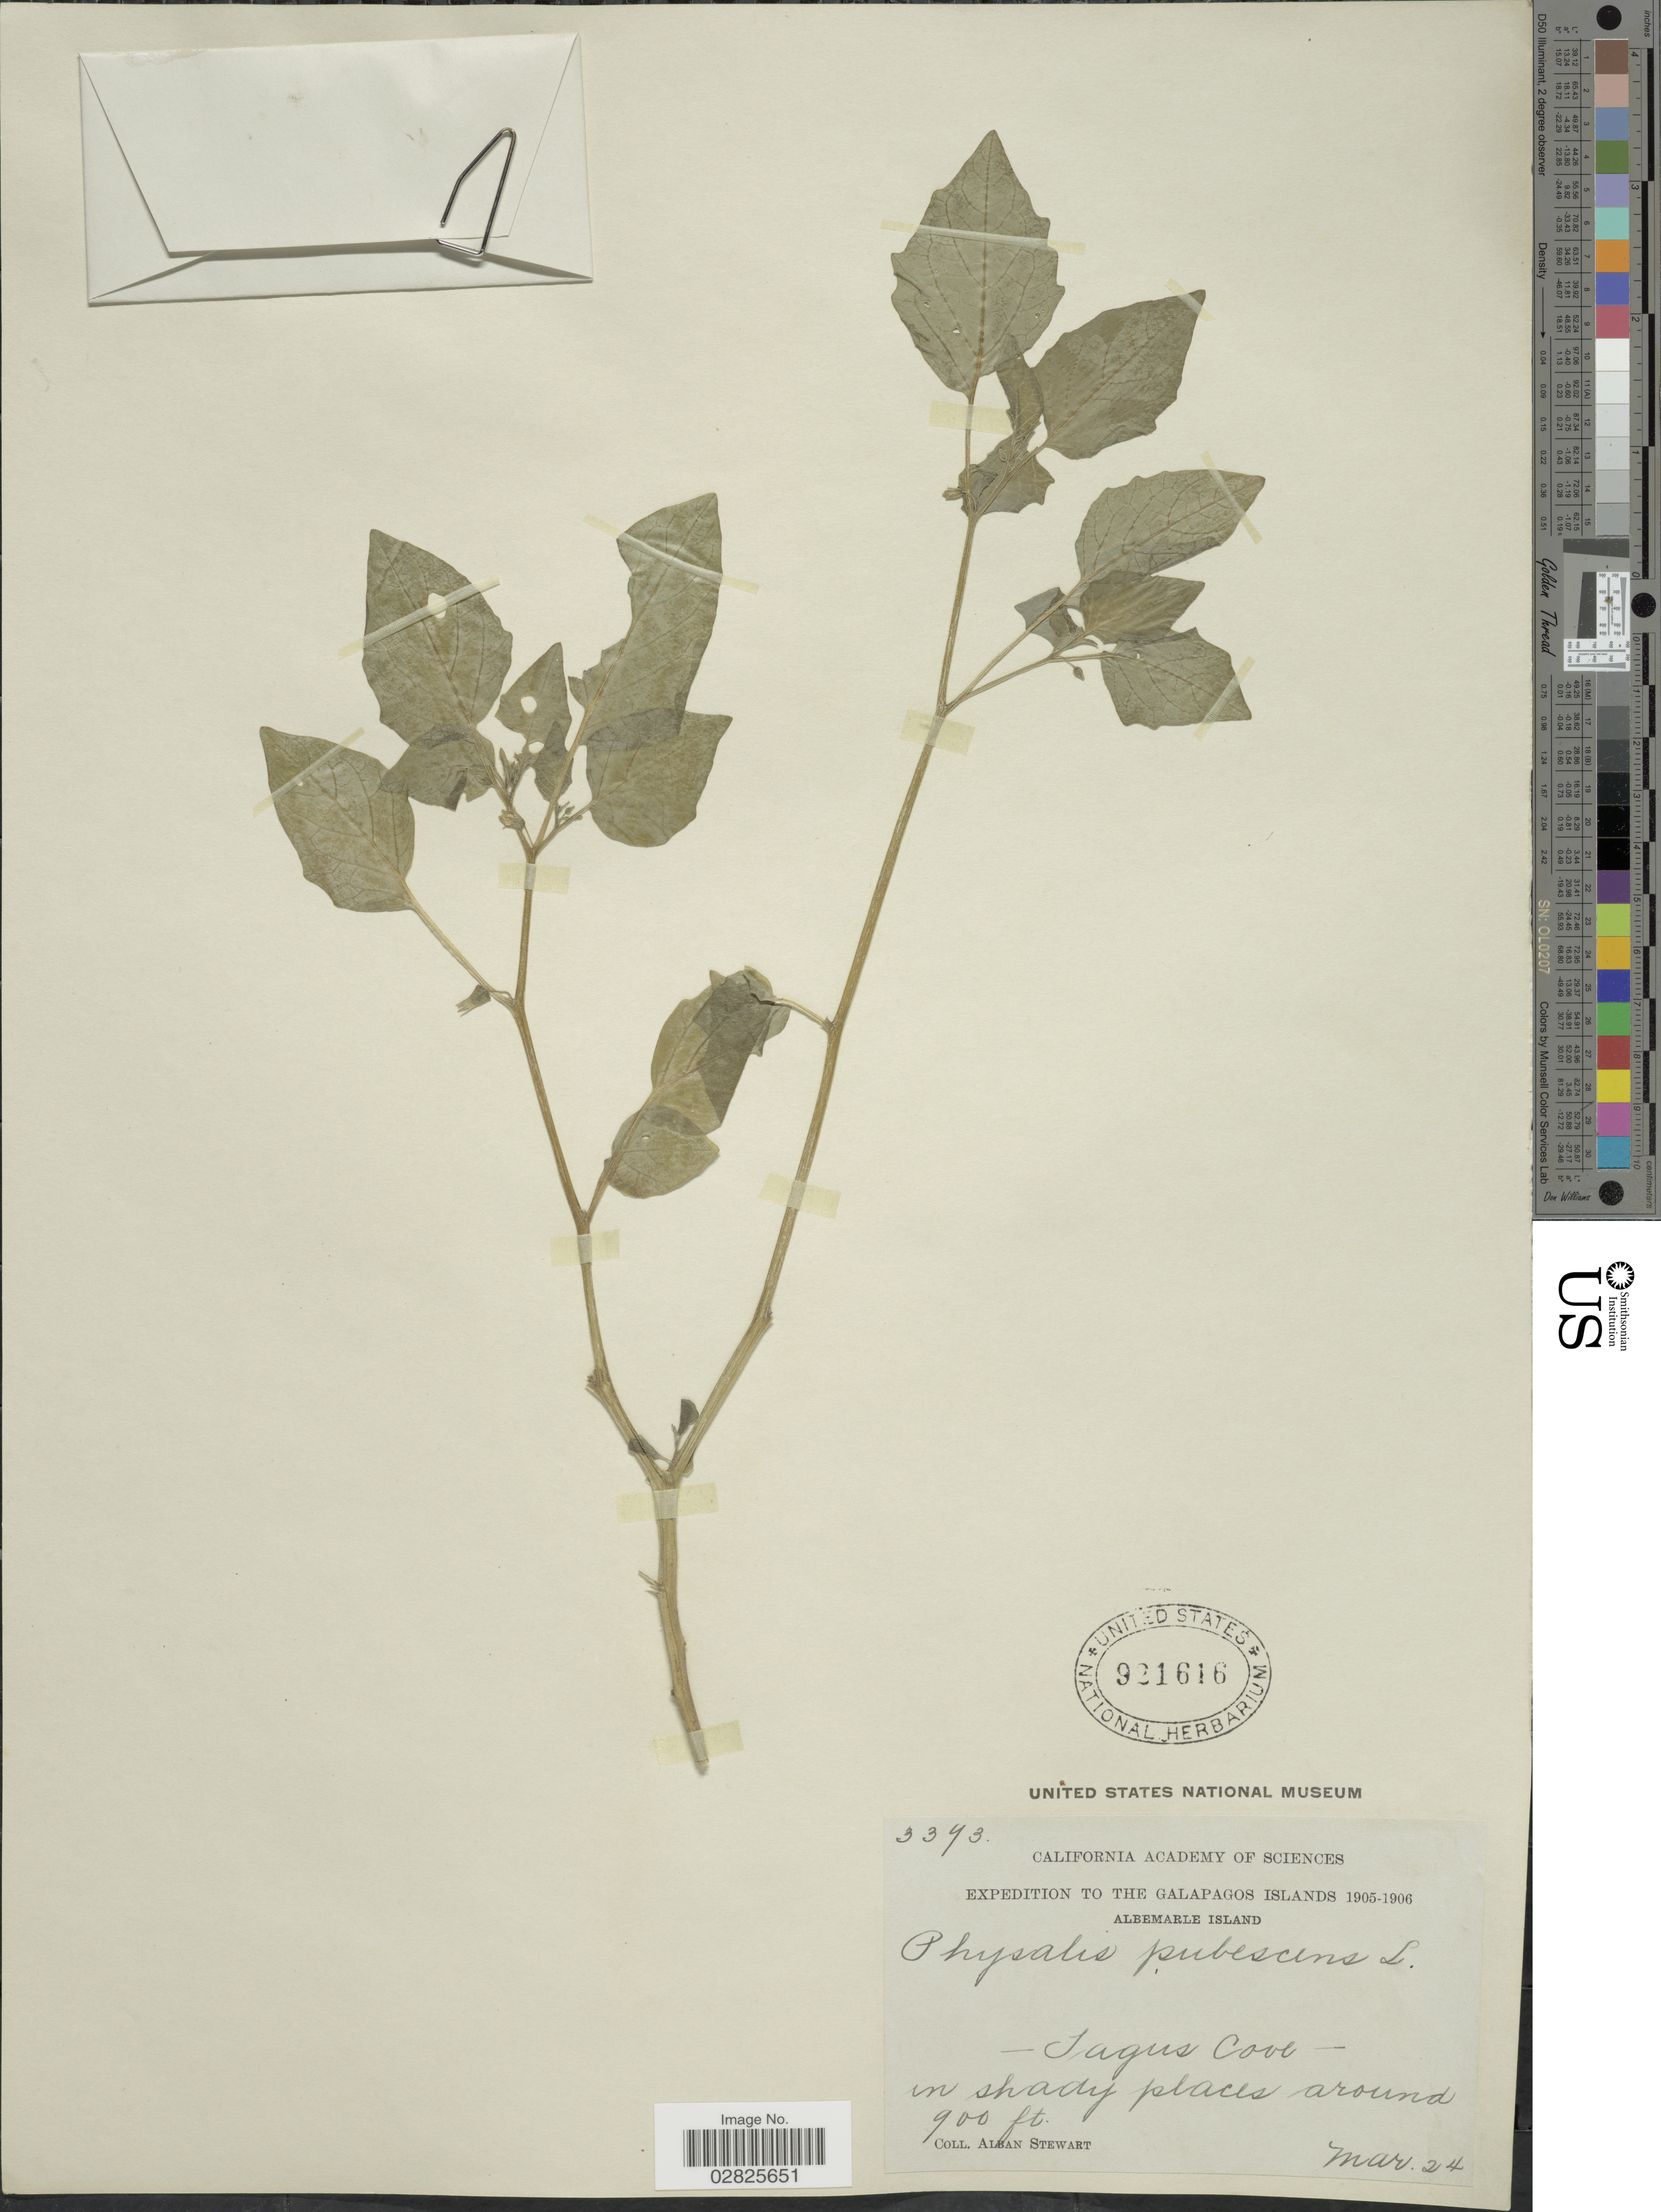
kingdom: Plantae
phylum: Tracheophyta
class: Magnoliopsida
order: Solanales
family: Solanaceae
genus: Physalis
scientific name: Physalis pubescens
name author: L.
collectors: A. Stewart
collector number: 3343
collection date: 1905-03-24/1906-03-24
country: Ecuador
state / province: Colón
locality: Galapagos Islands. Albemarle Island. - Jagus Cove -.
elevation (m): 274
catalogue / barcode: US 921616